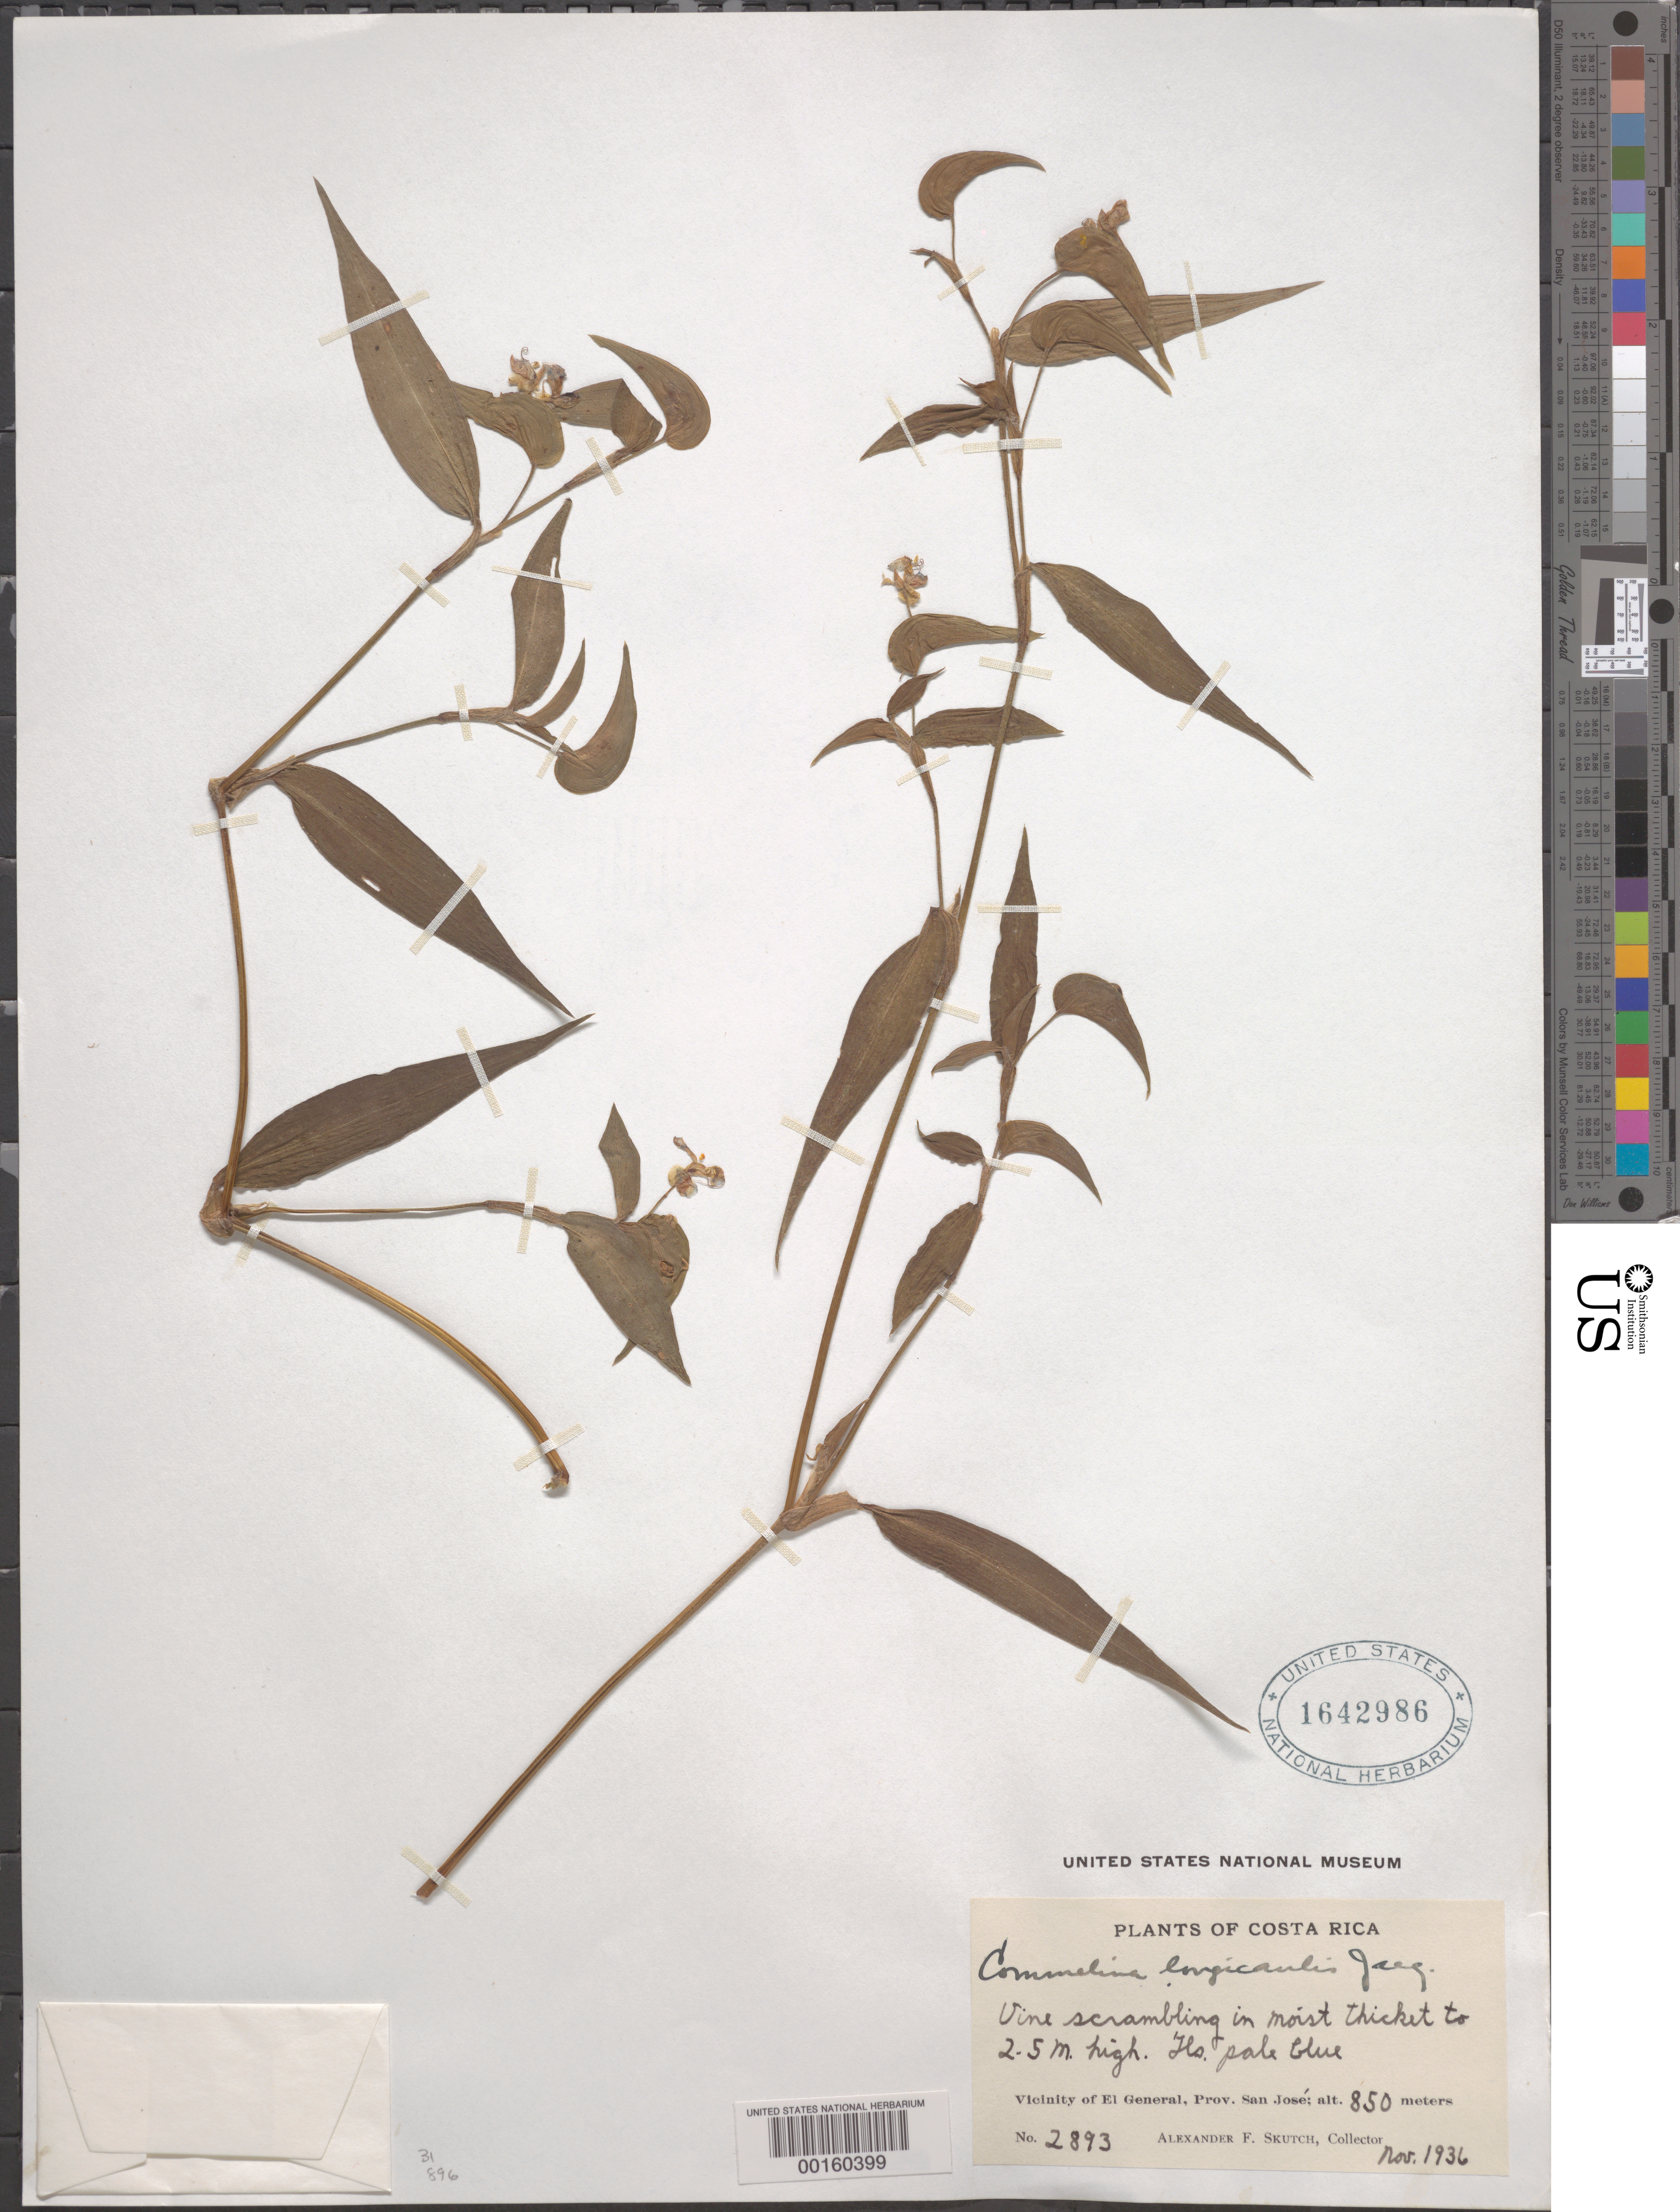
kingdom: Plantae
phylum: Tracheophyta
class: Liliopsida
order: Commelinales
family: Commelinaceae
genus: Commelina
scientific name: Commelina diffusa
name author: Burm. f.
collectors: A. F. Skutch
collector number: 2893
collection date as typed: Nov 1936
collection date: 1936-11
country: Costa Rica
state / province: San José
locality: El General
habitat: Moist soil; thicket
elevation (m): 850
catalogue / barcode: US 1642986